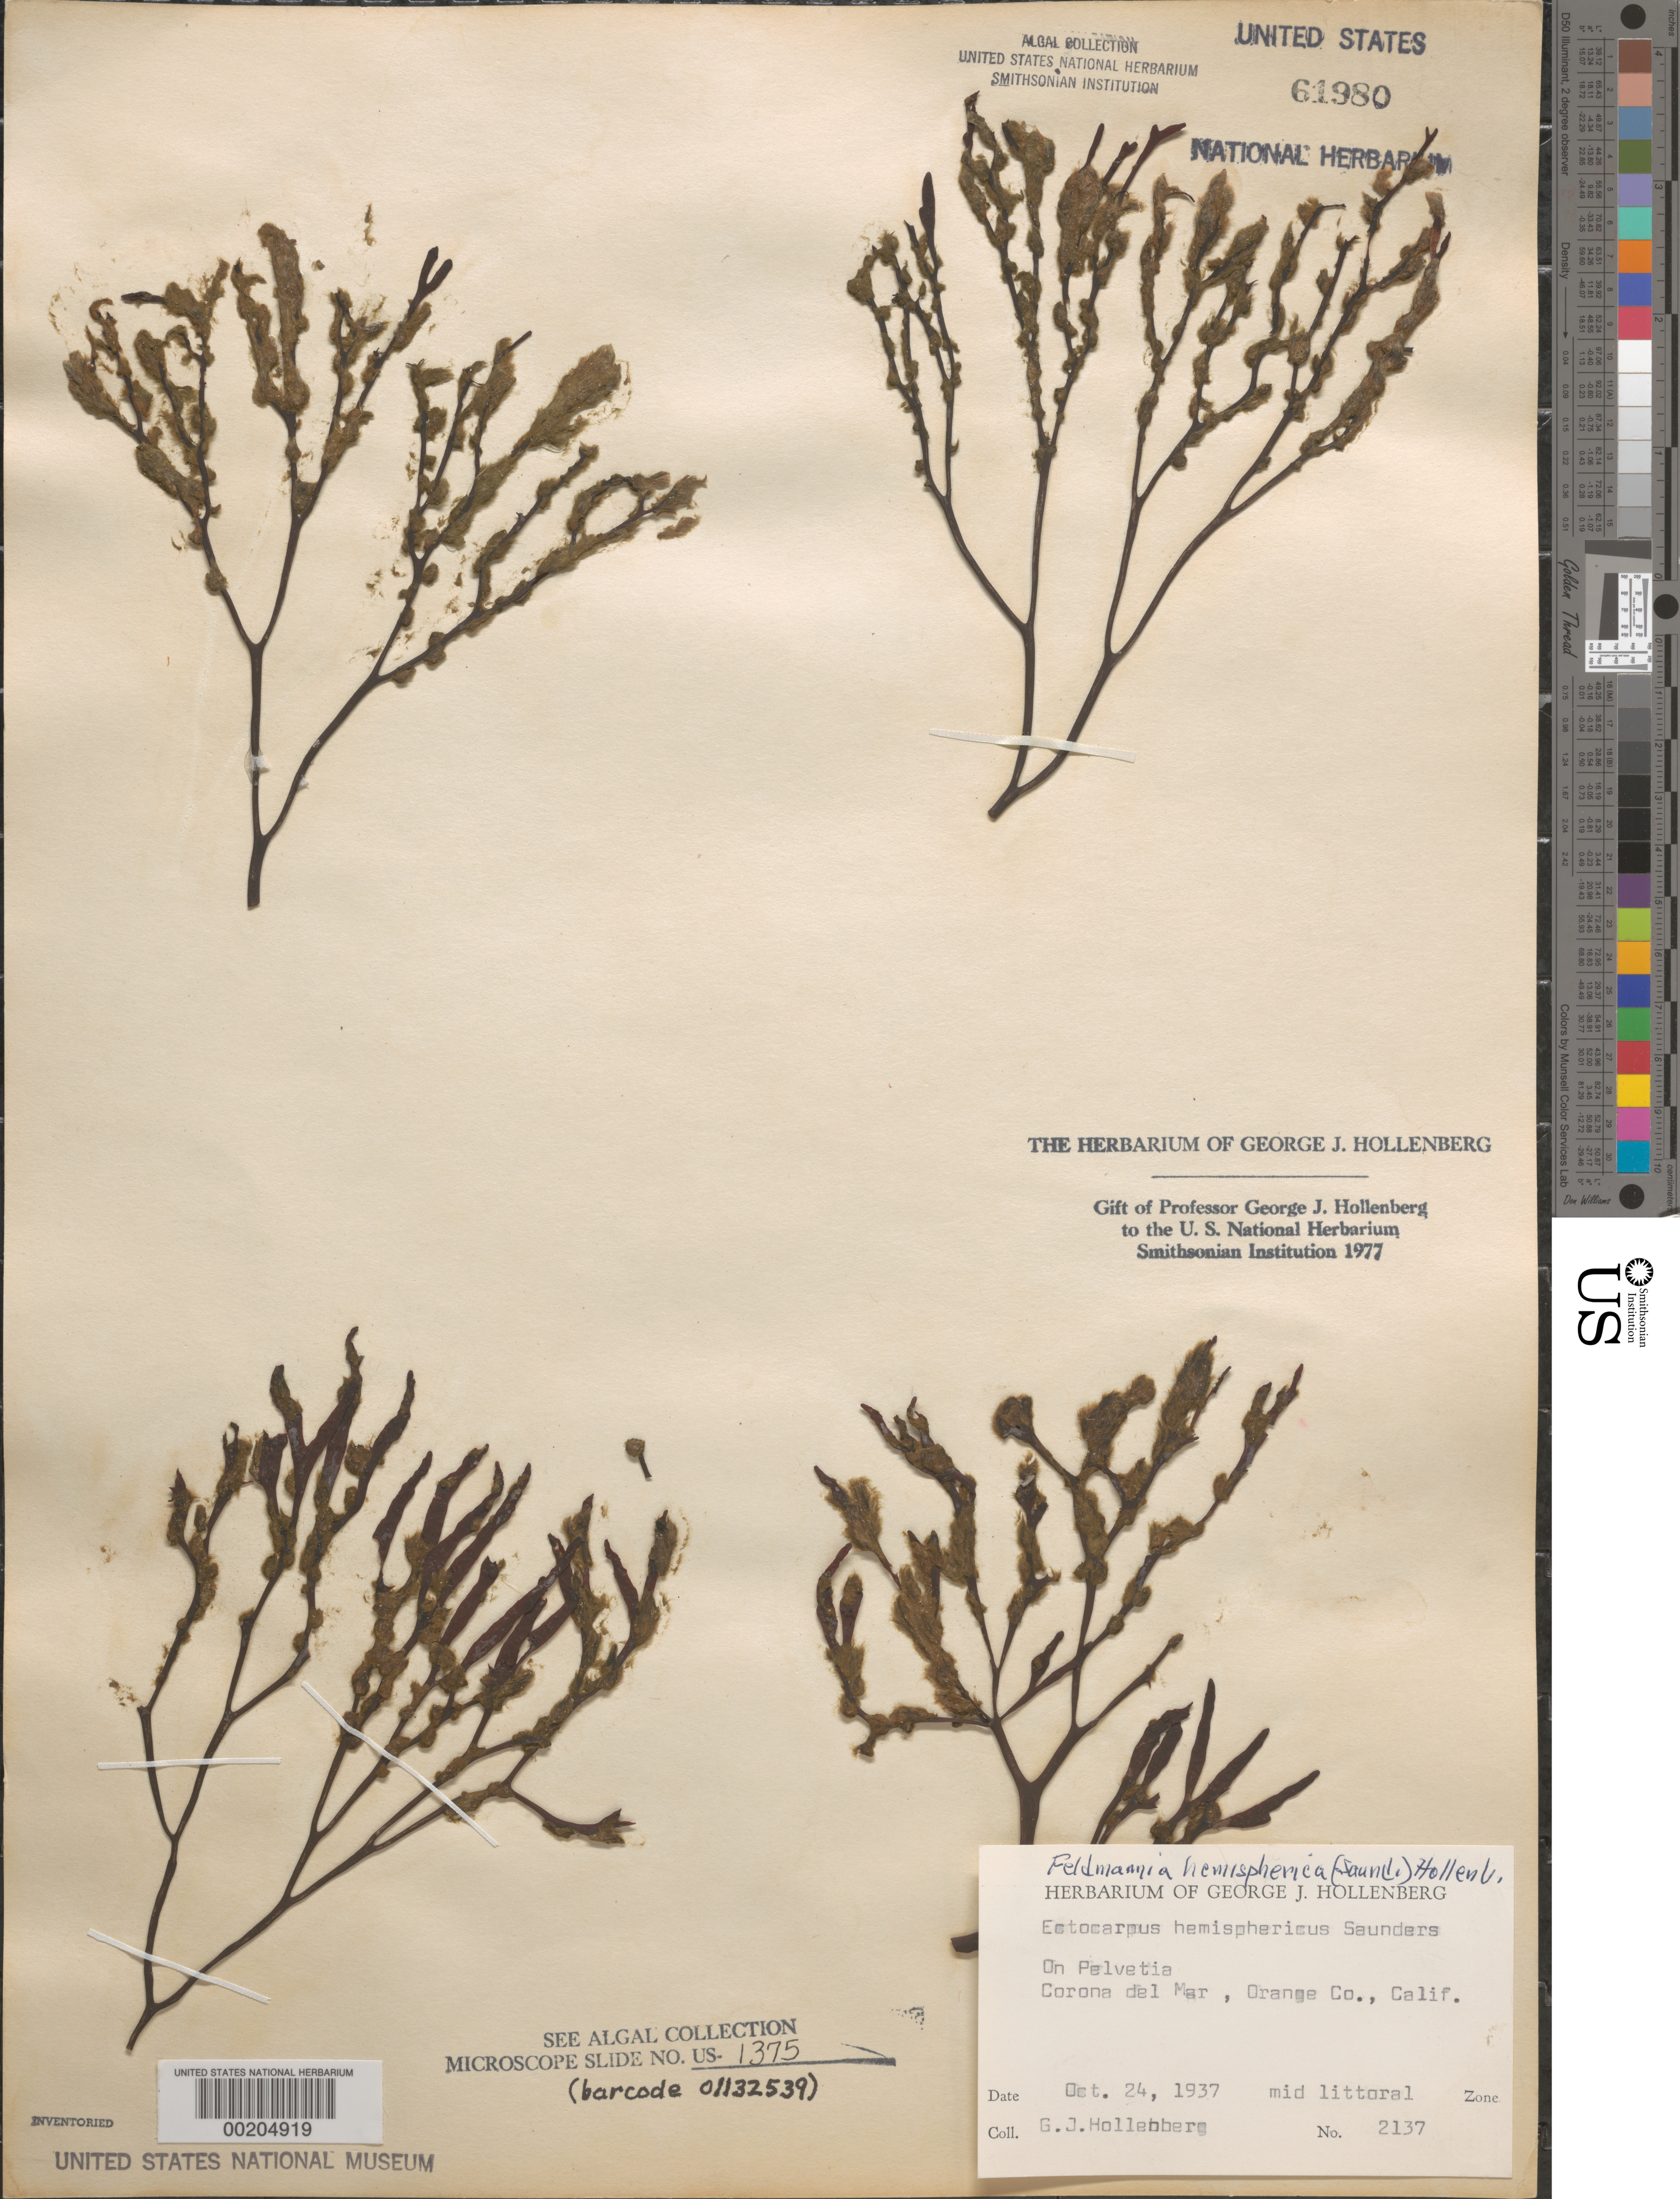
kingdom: Chromista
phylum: Ochrophyta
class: Phaeophyceae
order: Ectocarpales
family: Acinetosporaceae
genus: Feldmannia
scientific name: Feldmannia hemispherica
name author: (D.A. Saunders) Hollenb.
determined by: Hollenberg, George J.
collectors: G. Hollenberg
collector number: GJH 2137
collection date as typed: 24 October 1937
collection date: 1937-10-24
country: United States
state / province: California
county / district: Orange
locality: Corona del Mar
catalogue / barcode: US 61980